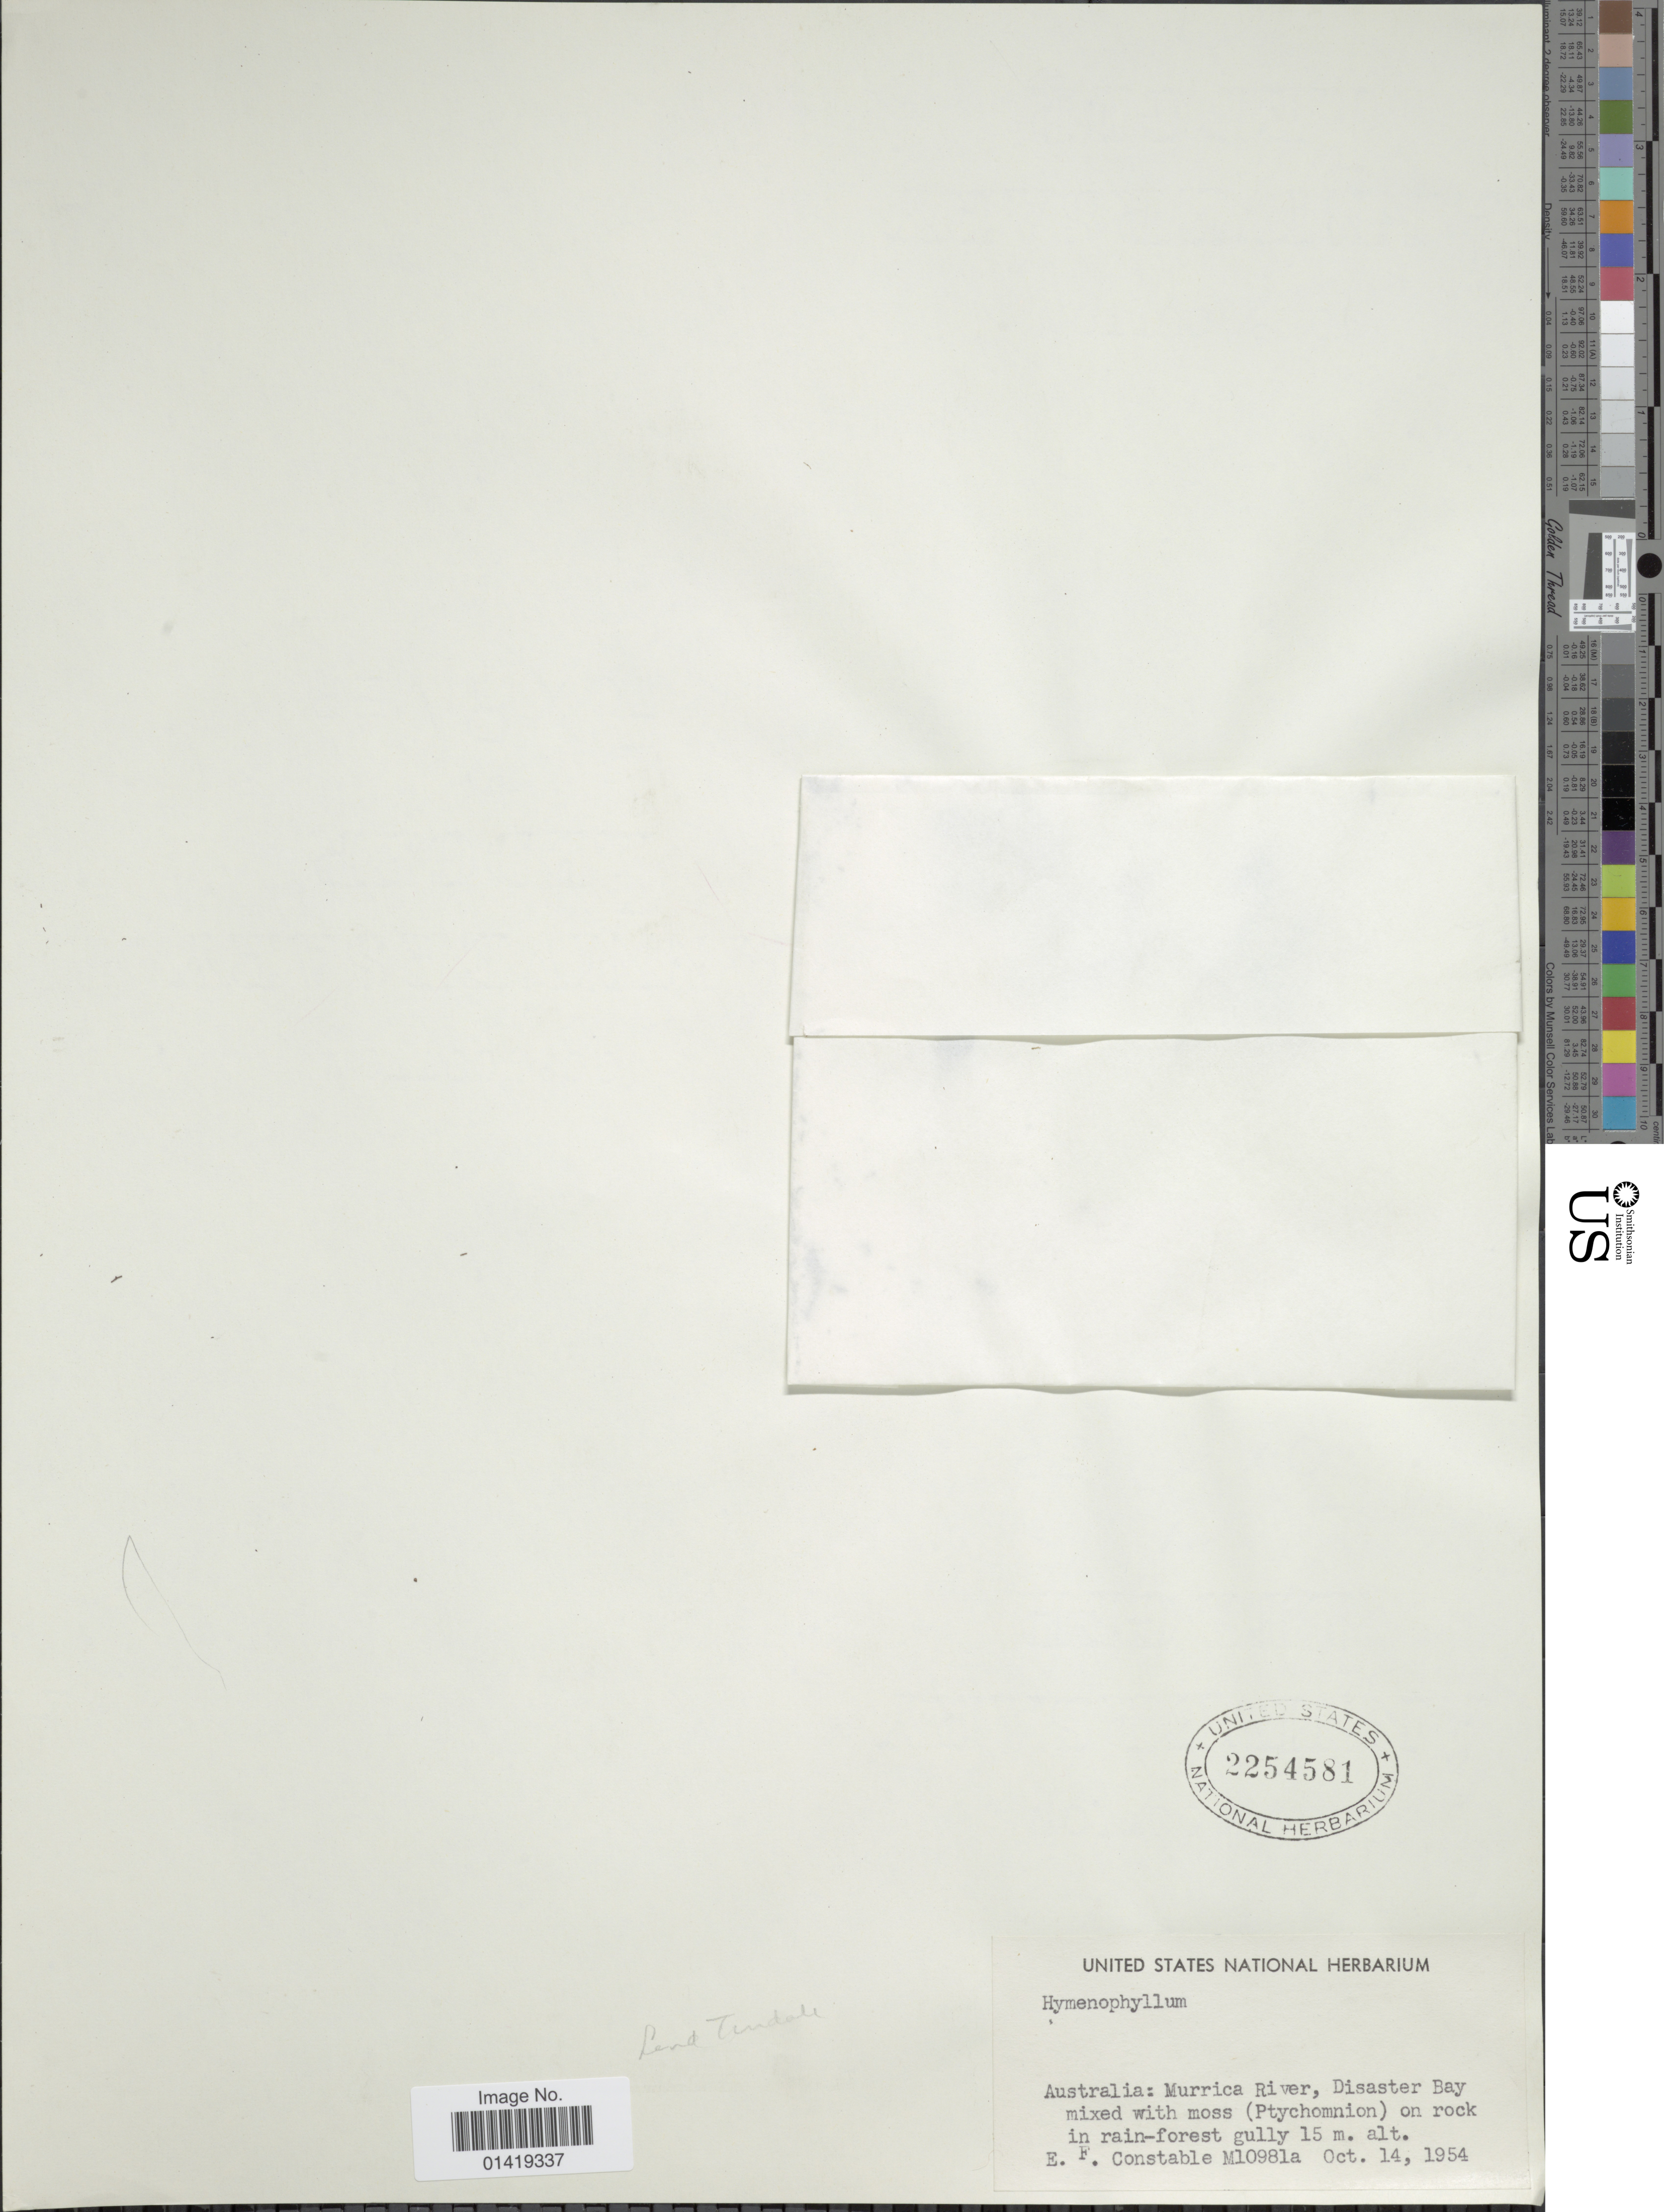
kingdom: Plantae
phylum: Tracheophyta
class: Polypodiopsida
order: Hymenophyllales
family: Hymenophyllaceae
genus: Hymenophyllum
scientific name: Hymenophyllum sp.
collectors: E. F. Constable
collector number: M10981a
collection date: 1954-10-14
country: Australia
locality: Australia: Murrica river disaster Bay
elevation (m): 15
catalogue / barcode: US 2254581